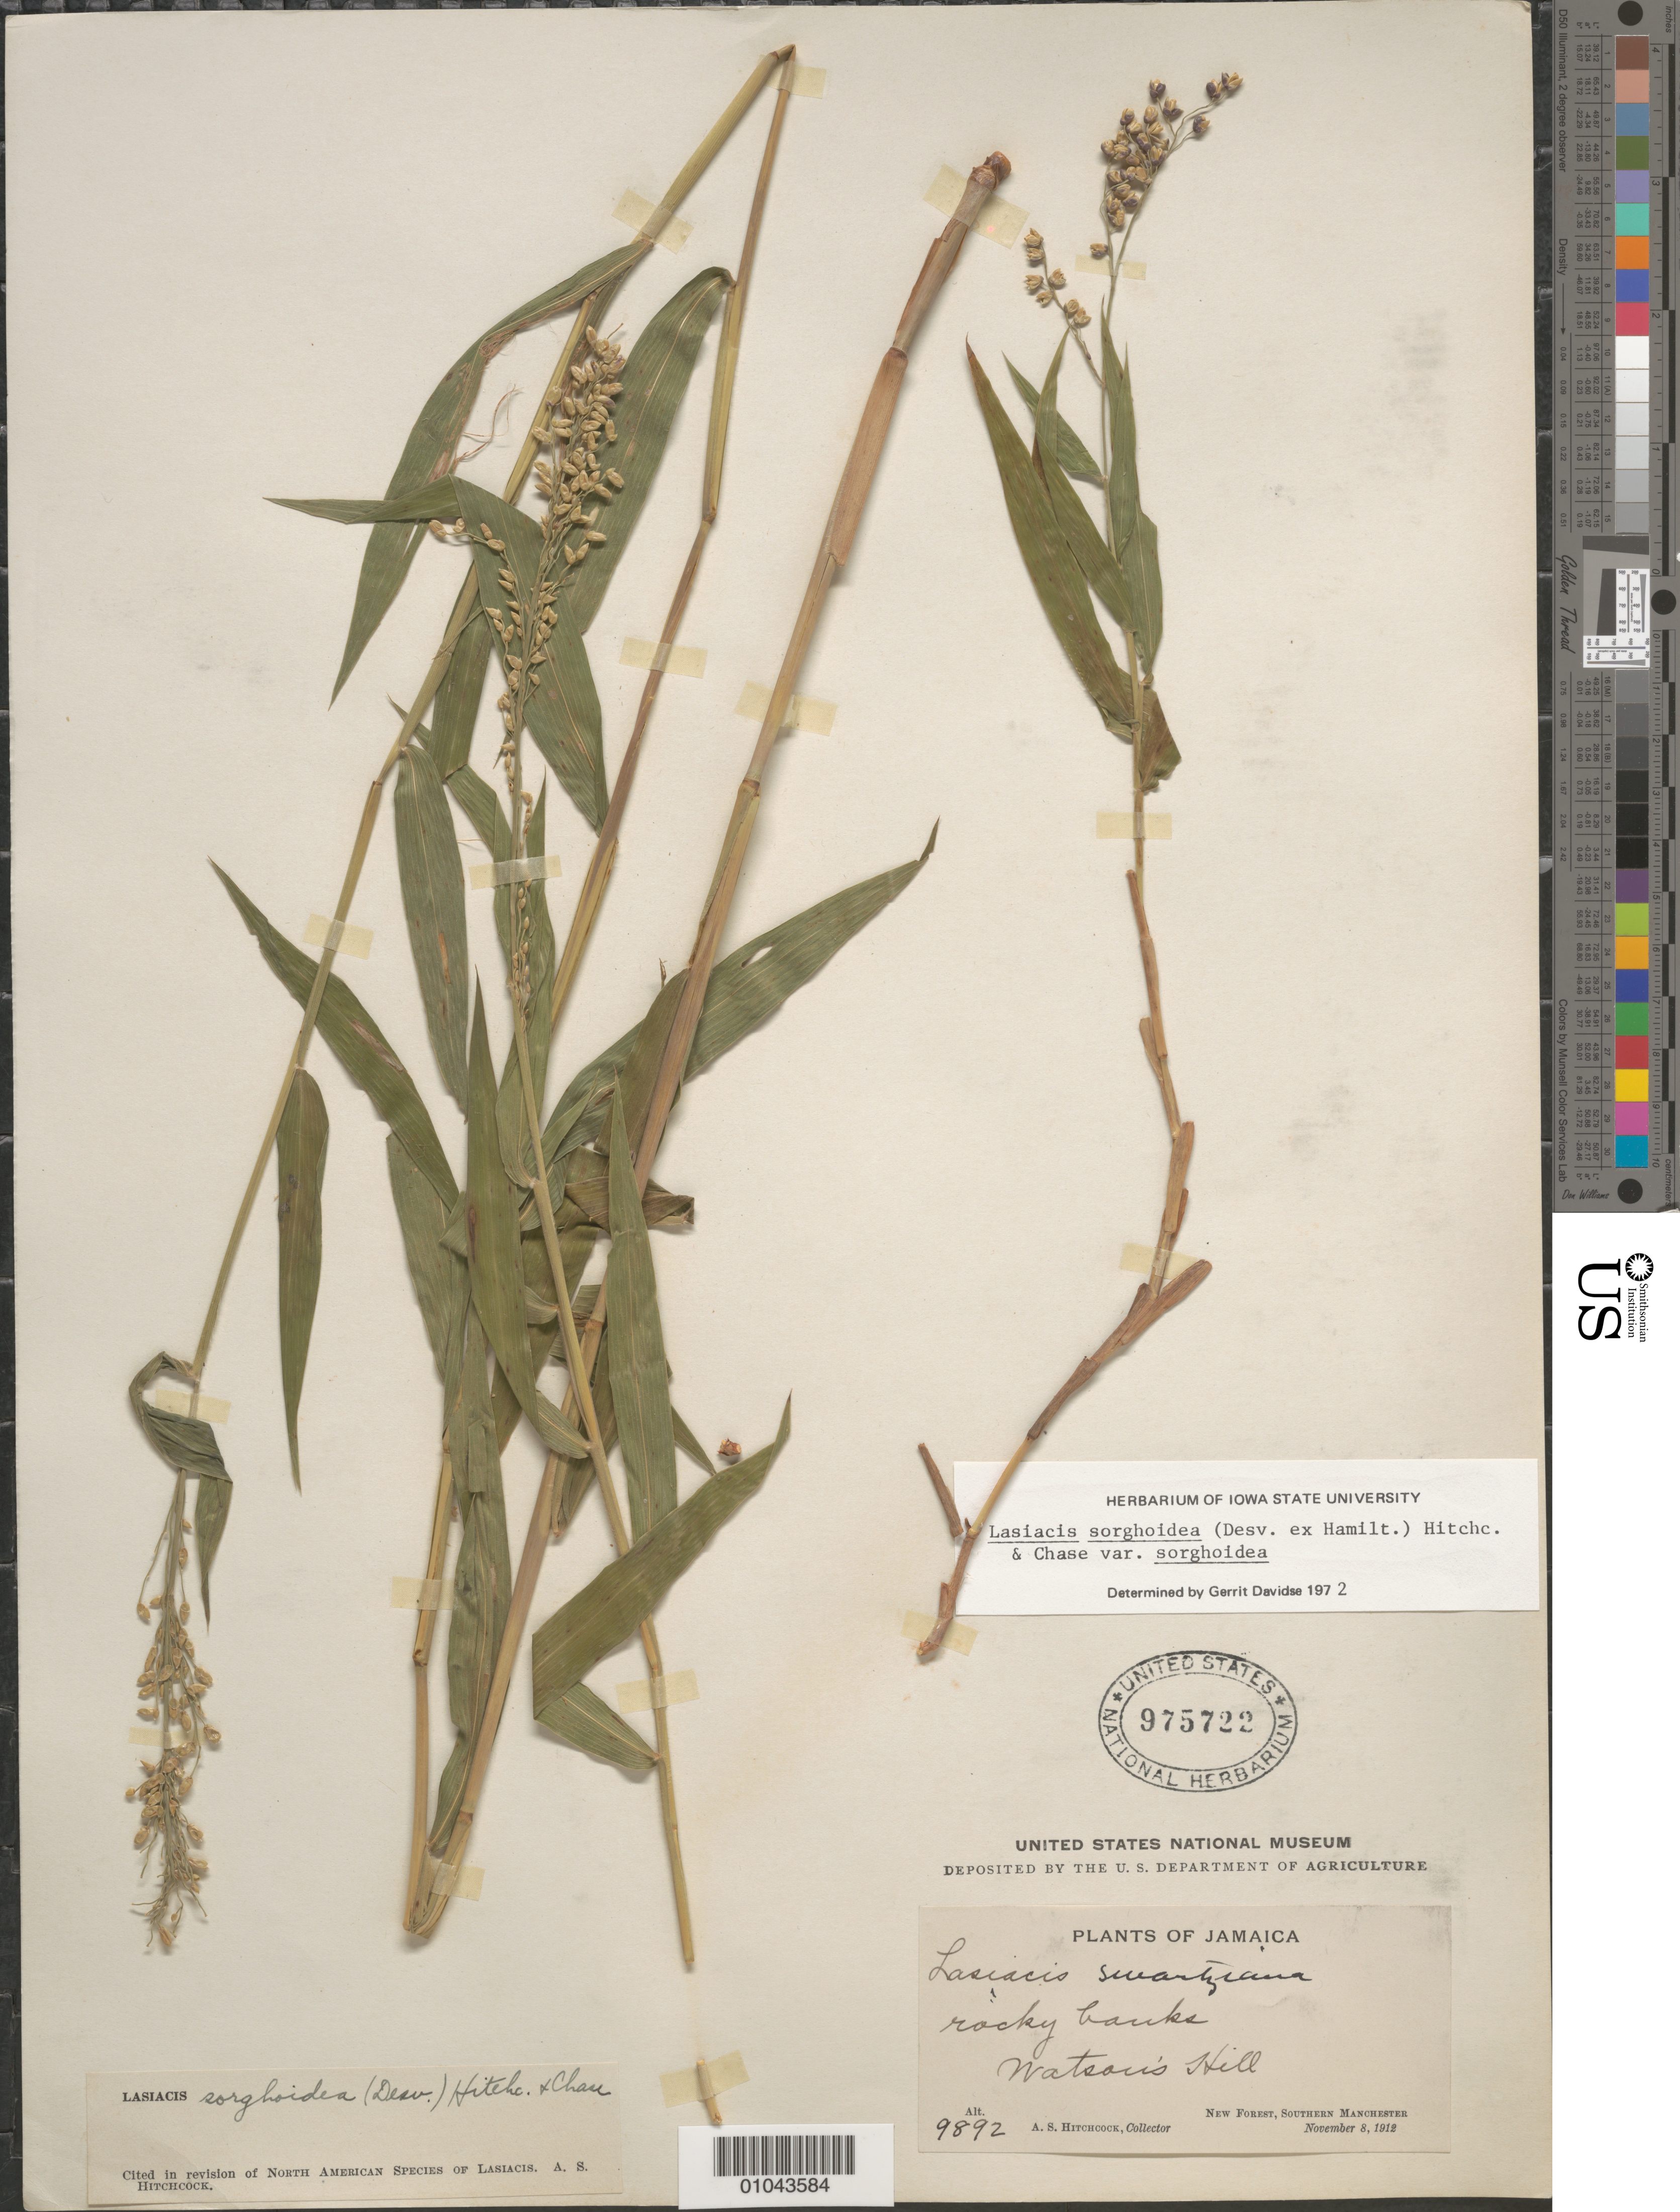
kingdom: Plantae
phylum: Tracheophyta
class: Liliopsida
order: Poales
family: Poaceae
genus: Lasiacis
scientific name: Lasiacis sorghoidea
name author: (Desv. ex Ham.) Hitchc. & Chase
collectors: A. S. Hitchcock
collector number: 9892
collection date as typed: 08 Nov 1912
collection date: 1912-11-08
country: Jamaica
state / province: Manchester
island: Jamaica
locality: New Forest, Southern Manchester, rocky banks, Watson's Hill.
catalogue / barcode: US 975722